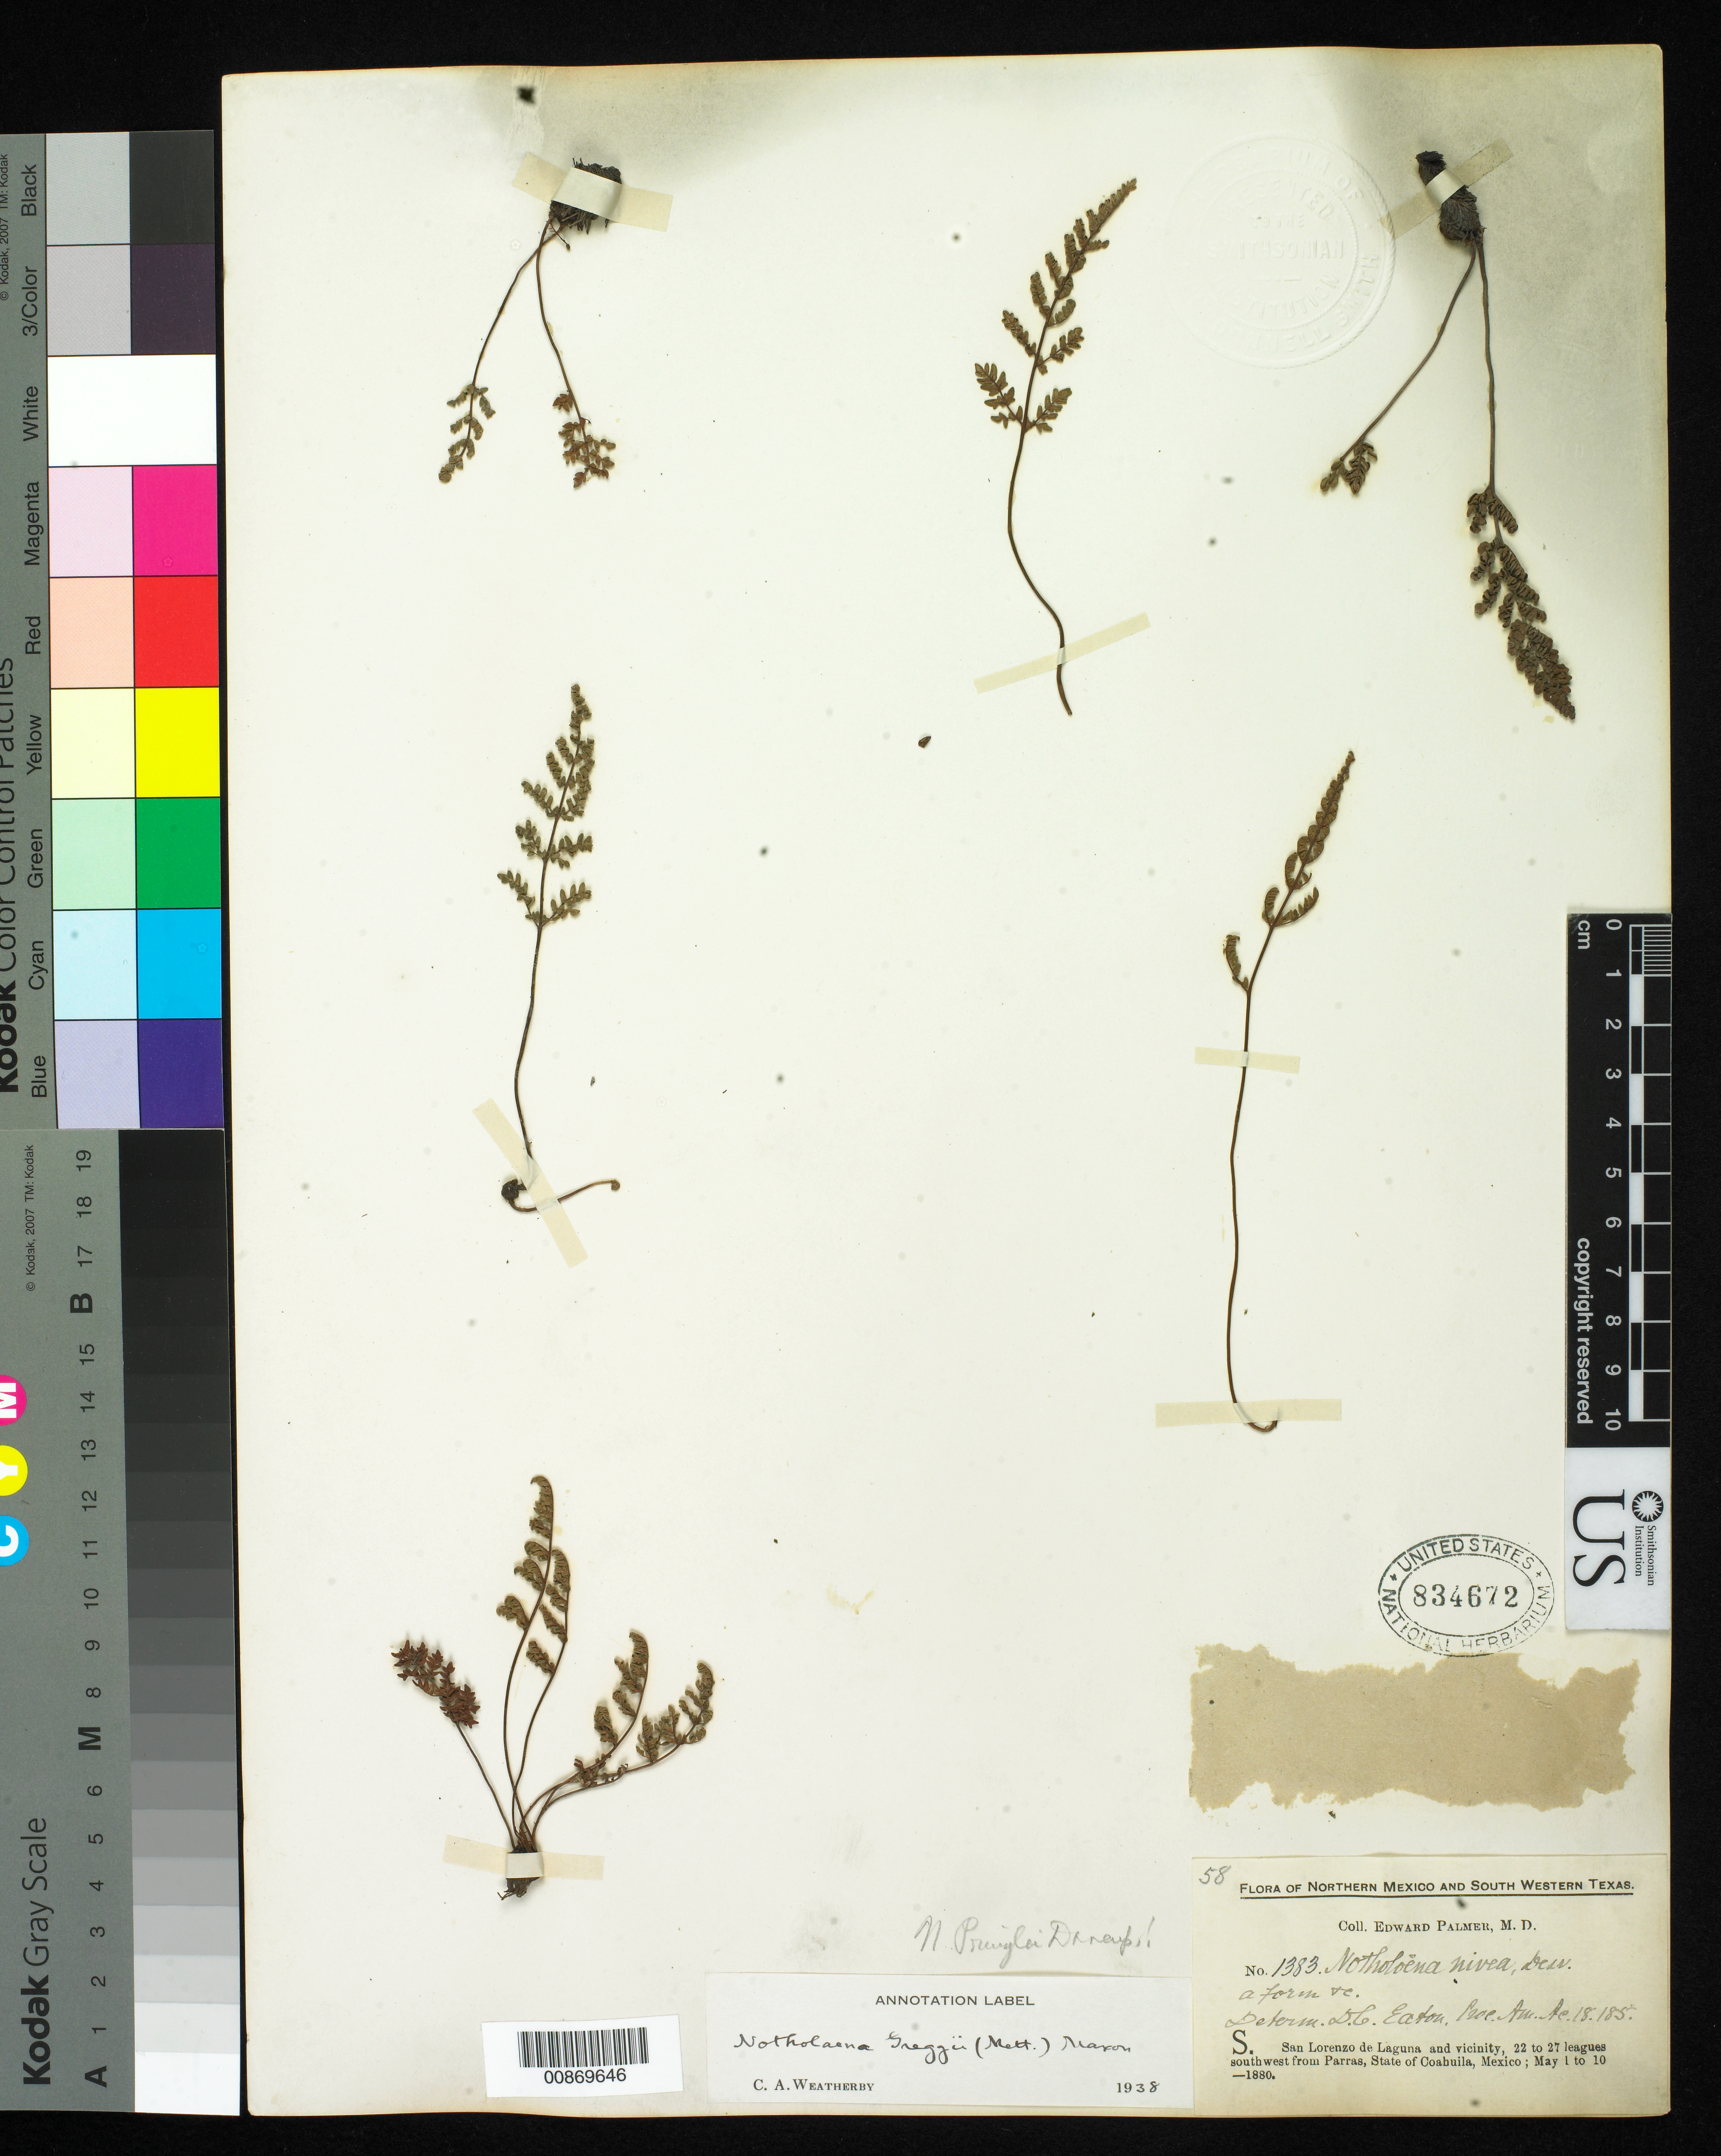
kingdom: Plantae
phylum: Tracheophyta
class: Polypodiopsida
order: Polypodiales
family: Pteridaceae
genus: Notholaena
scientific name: Notholaena greggii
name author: (Mett.) Maxon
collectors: E. Palmer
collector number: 1383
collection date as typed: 01 May 1880 to 10 May 1880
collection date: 1880-05-01/1880-05-10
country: Mexico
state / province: Coahuila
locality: S. San Lorenzo de Laguna and vicinity, 22 to 27 leagues southwest from Parras, Coahuila.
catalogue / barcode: US 834672